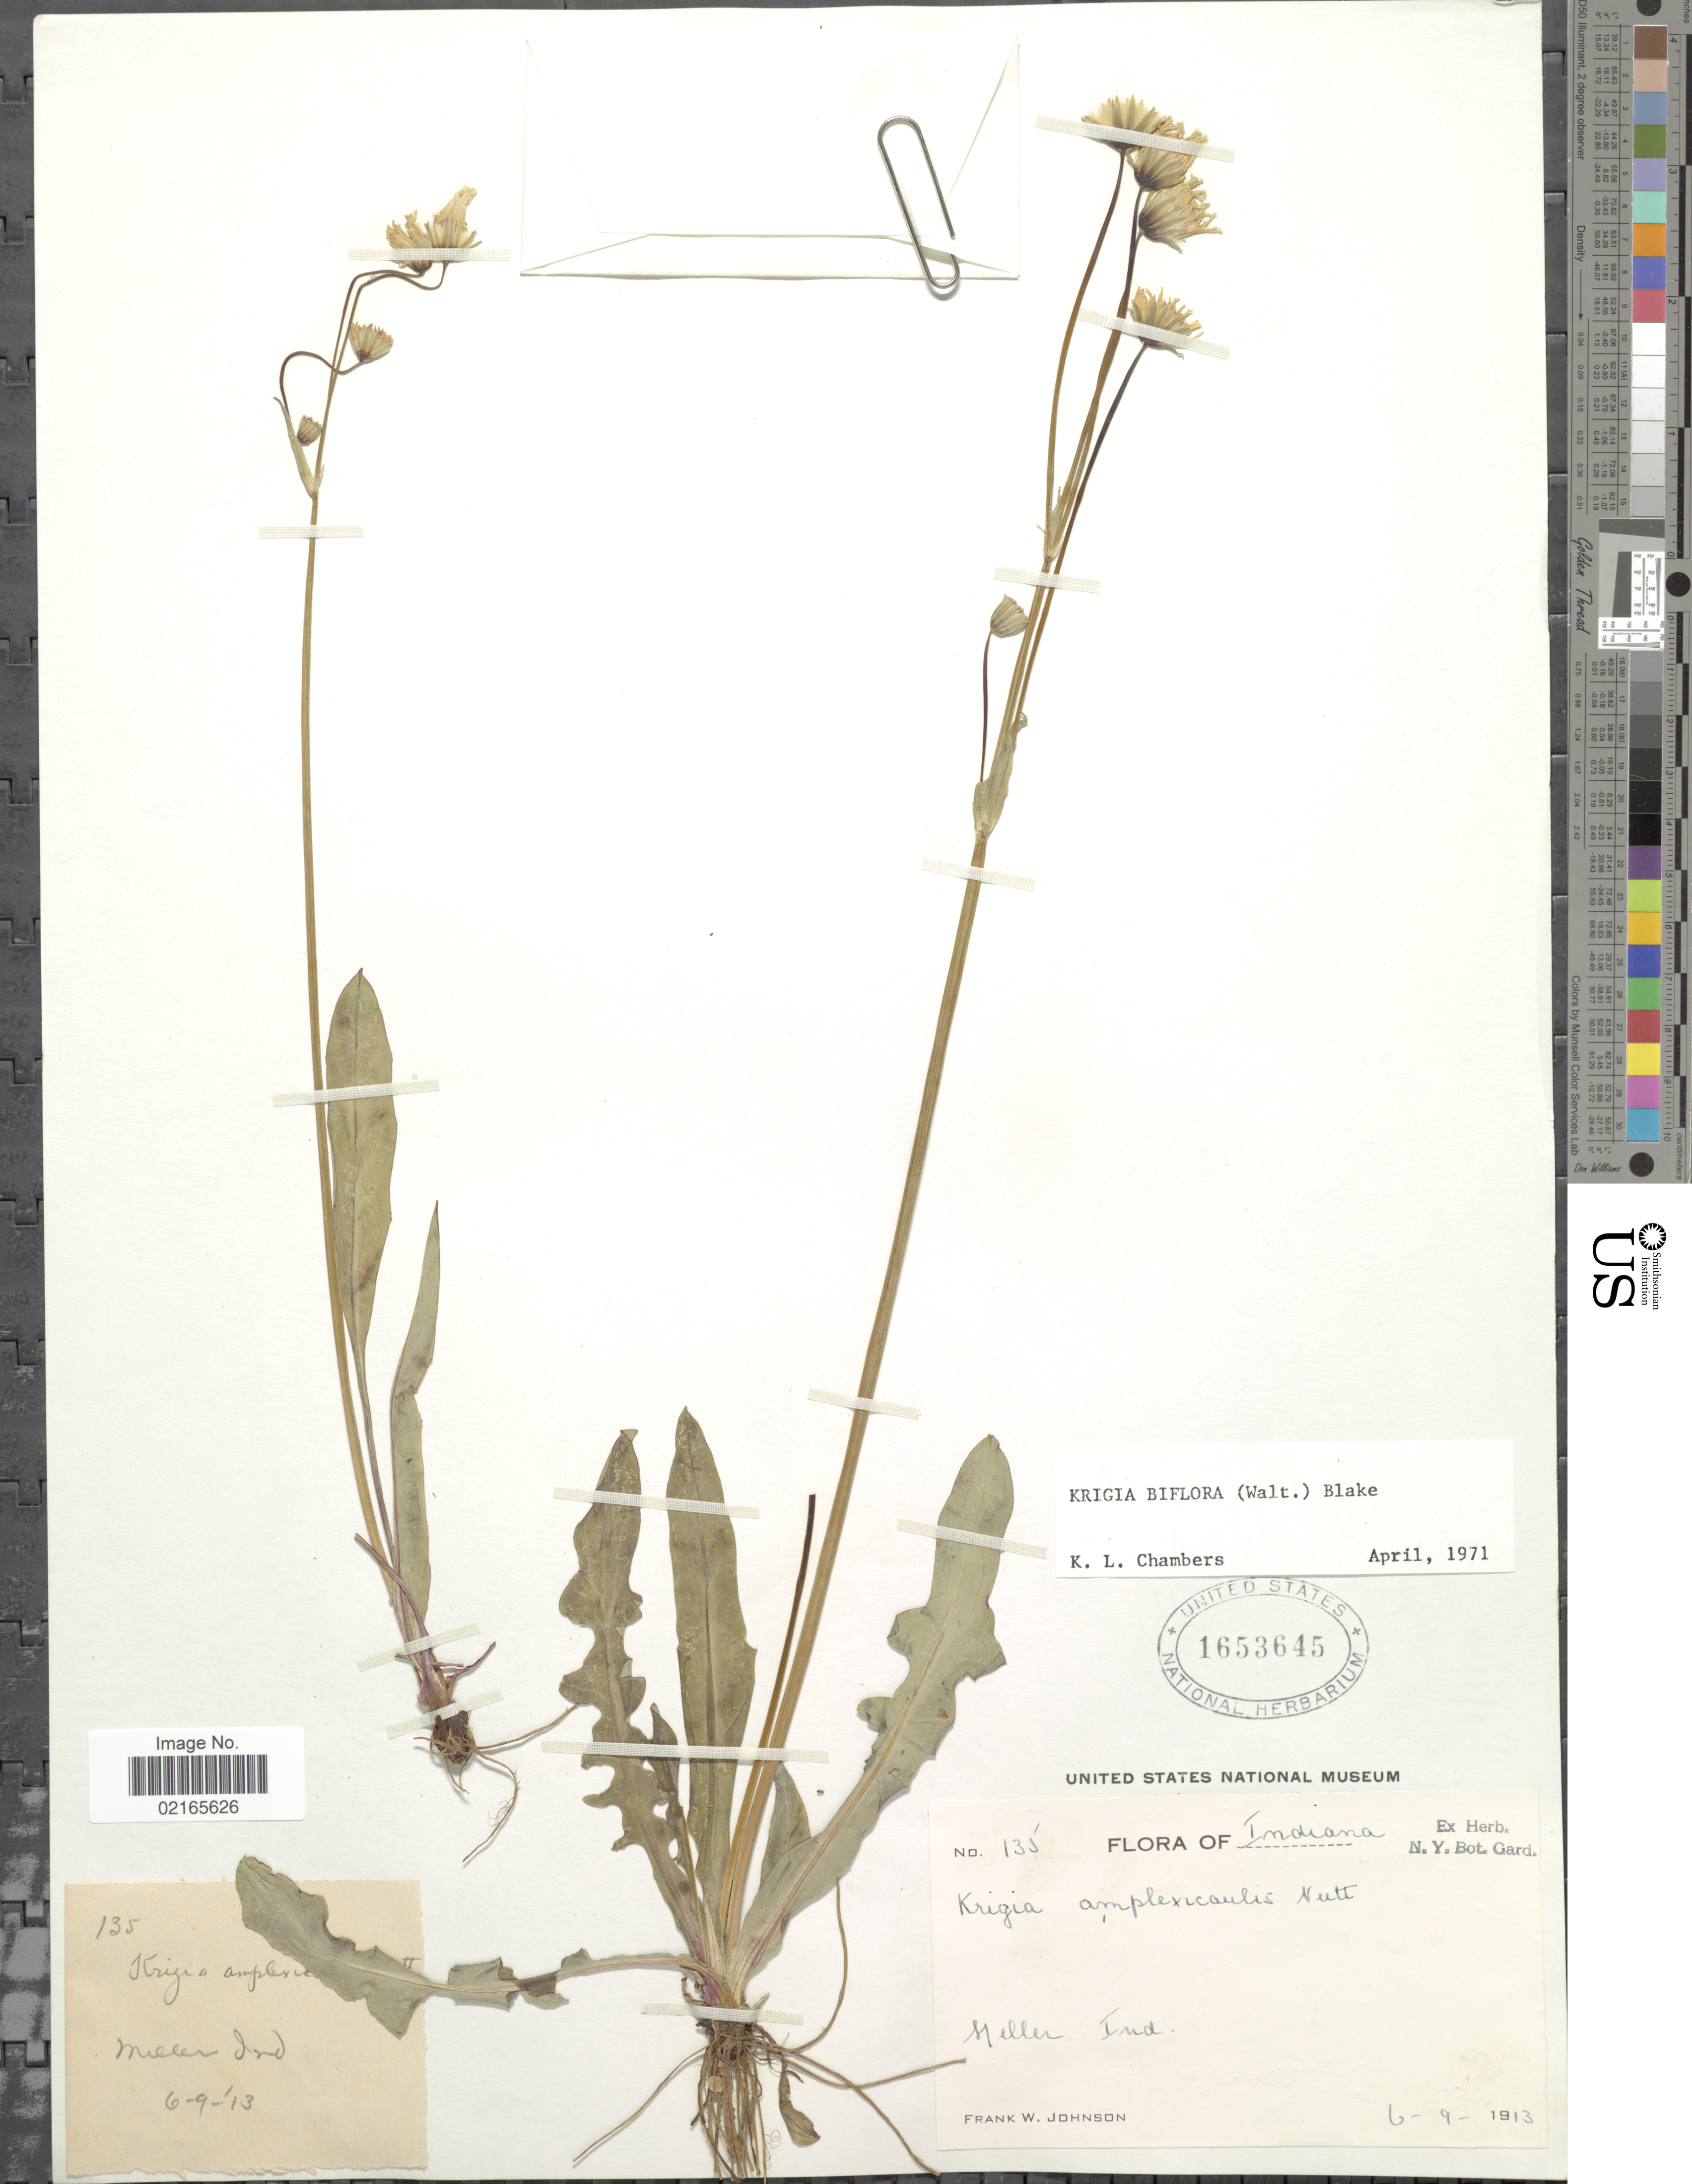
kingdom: Plantae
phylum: Tracheophyta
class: Magnoliopsida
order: Asterales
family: Asteraceae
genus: Krigia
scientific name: Krigia biflora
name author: (Walter) S.F. Blake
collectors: F. W. Johnson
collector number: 135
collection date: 1913-06-09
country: United States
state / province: Indiana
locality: Miller Ind.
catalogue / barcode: US 1653645